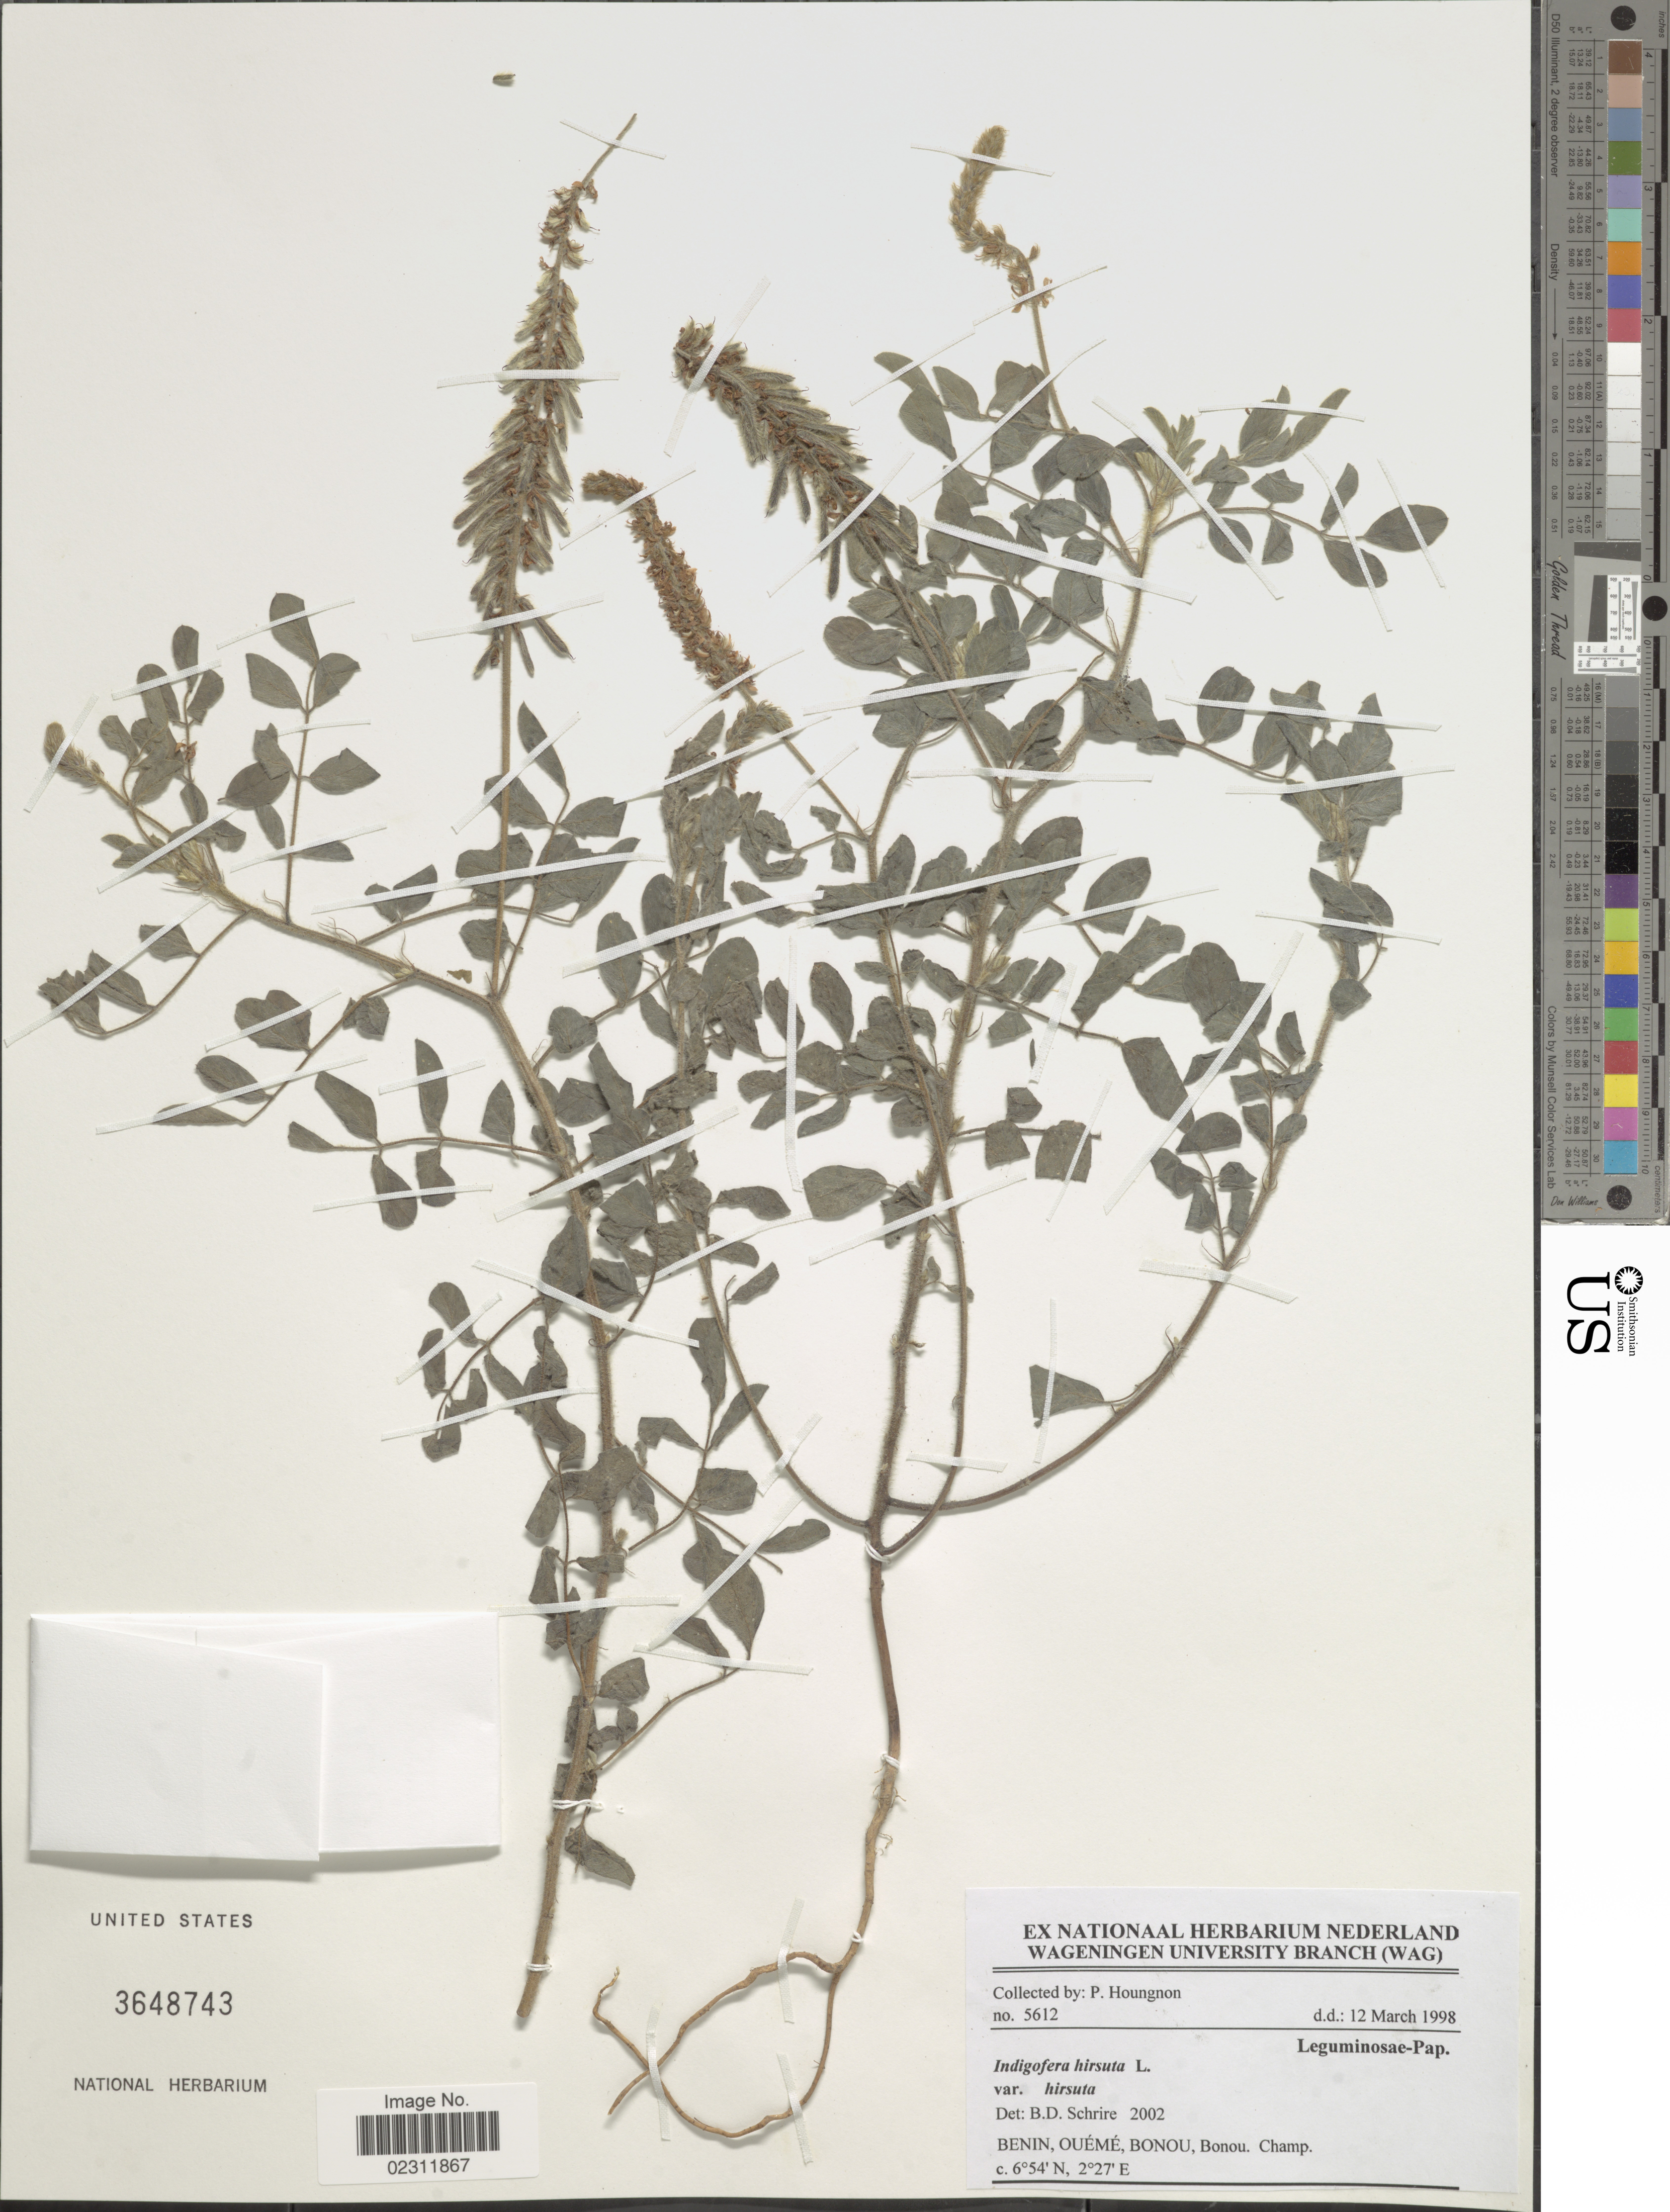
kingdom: Plantae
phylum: Tracheophyta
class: Magnoliopsida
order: Fabales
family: Fabaceae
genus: Indigofera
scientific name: Indigofera hirsuta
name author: L.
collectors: P. Houngnon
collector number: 5612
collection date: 1998-03-12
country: Benin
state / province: Oueme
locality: Bonou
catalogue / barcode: US 3648743